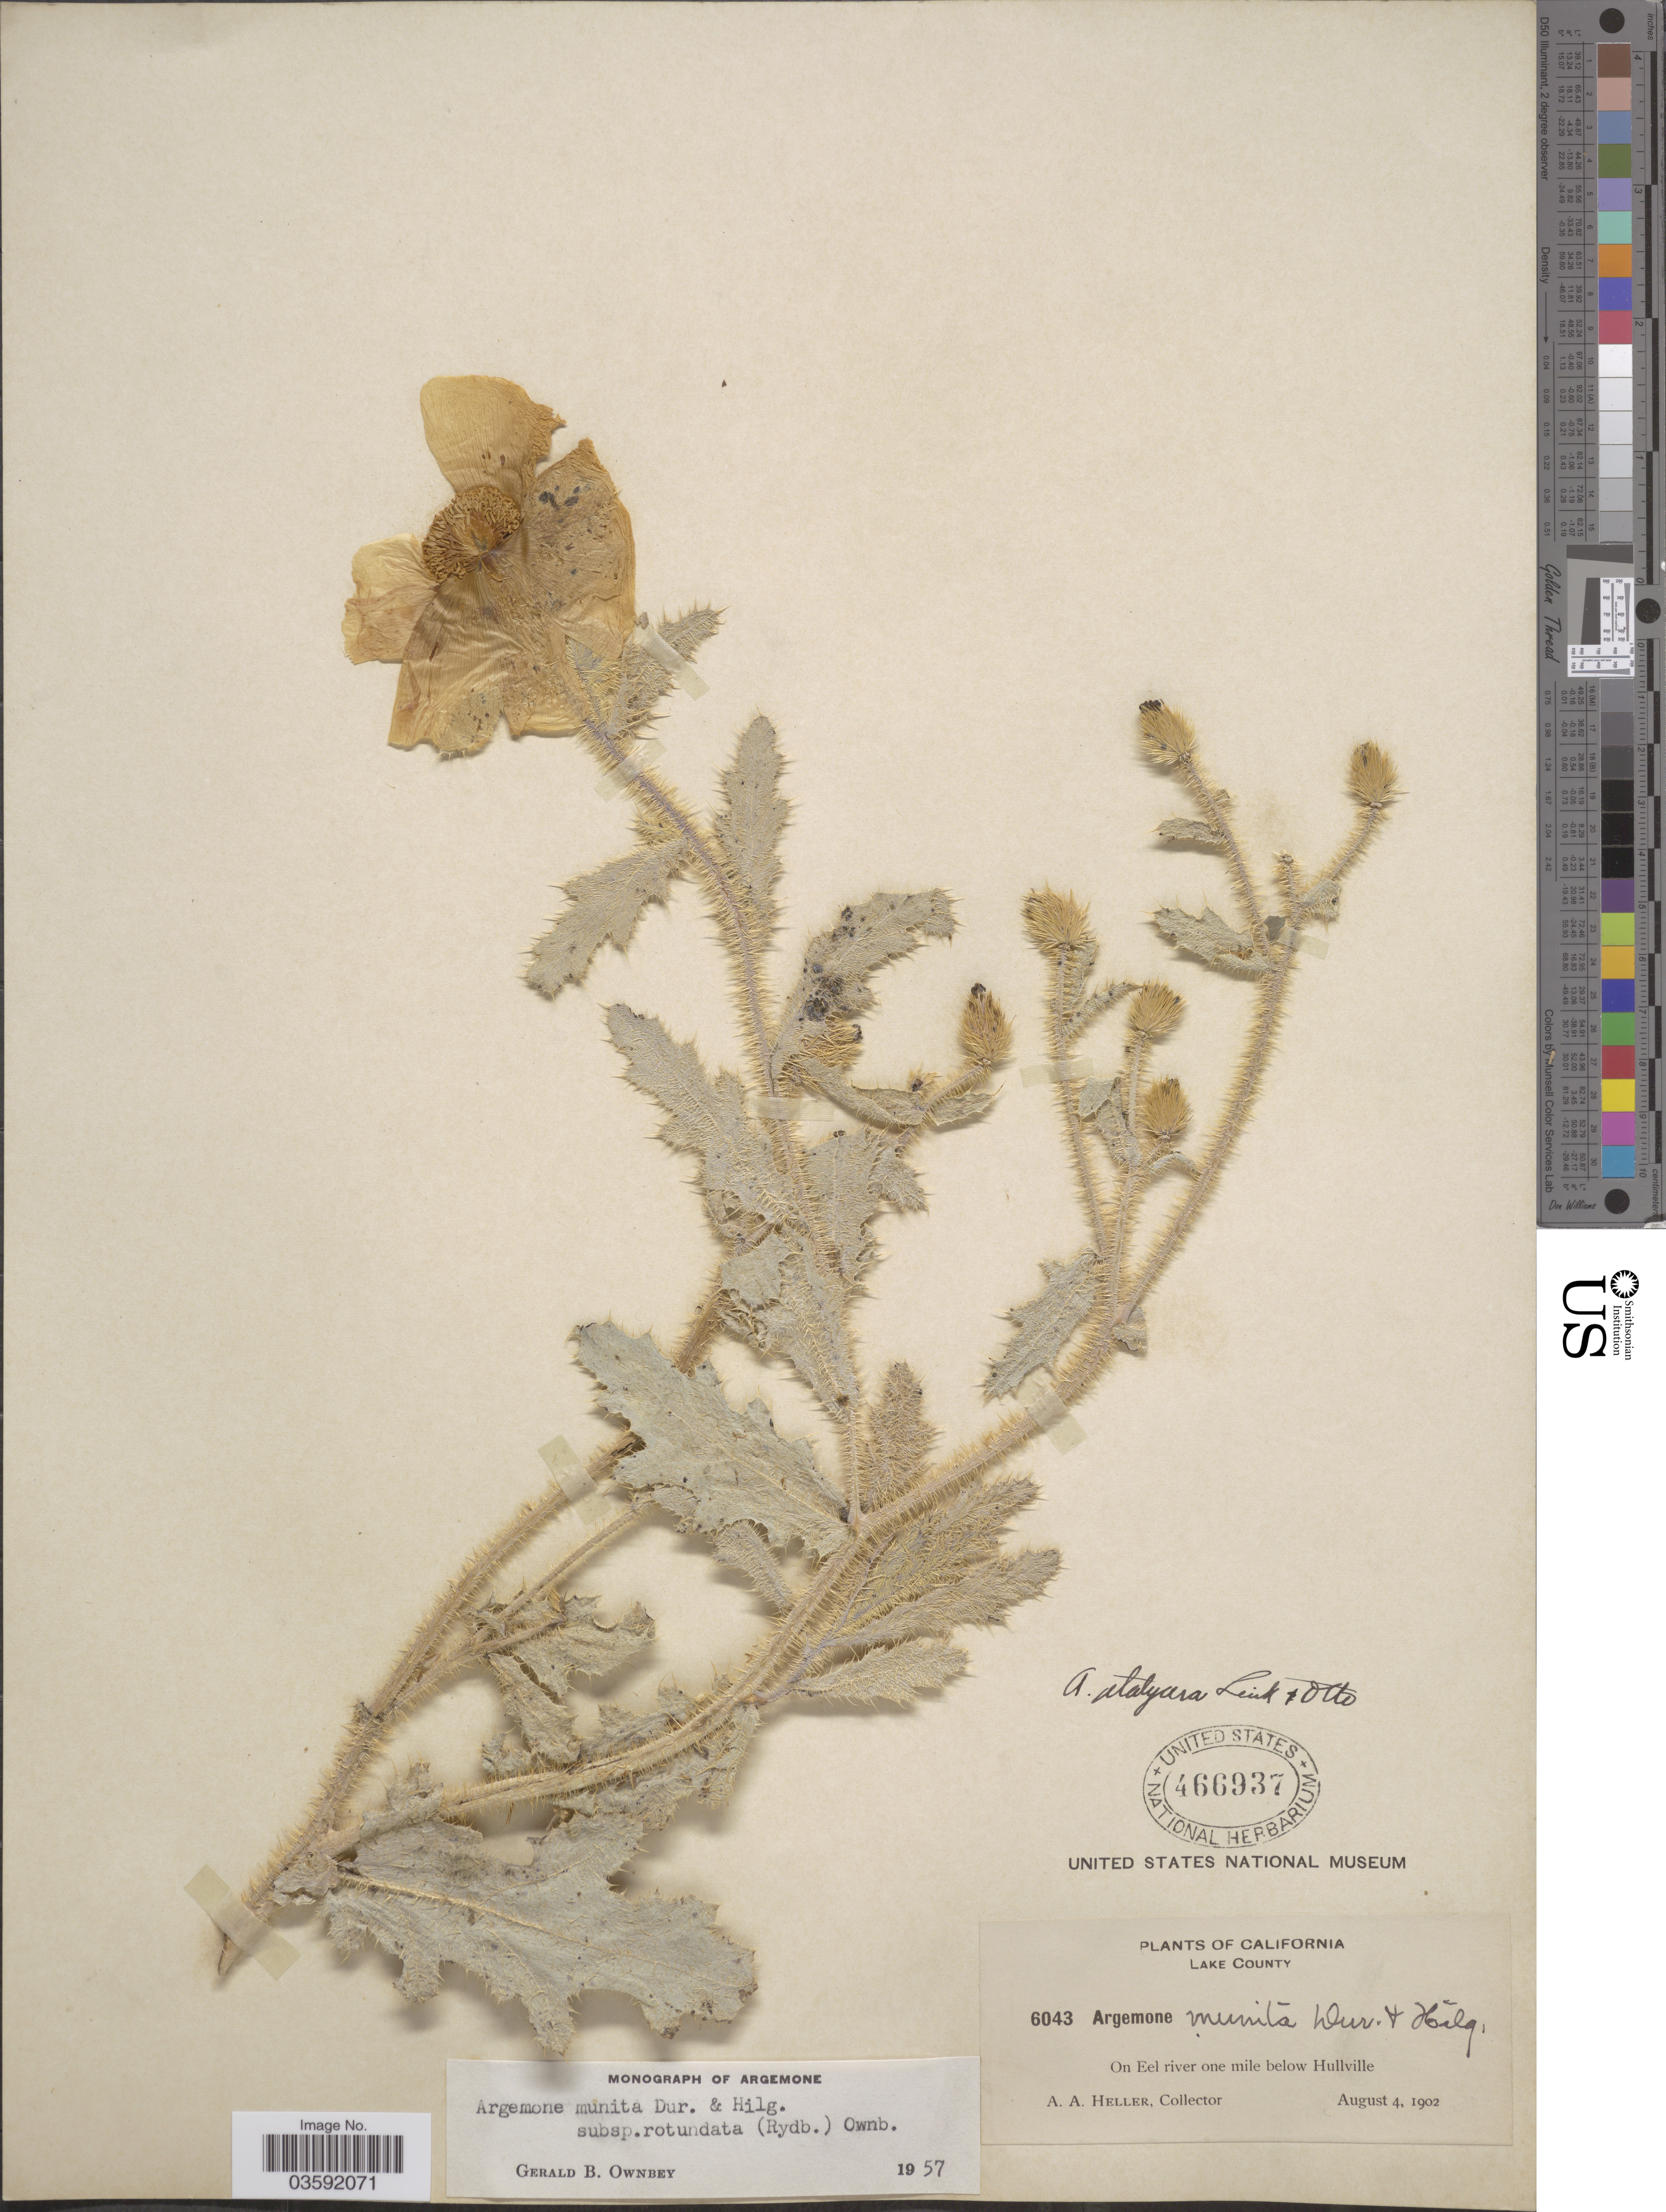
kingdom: Plantae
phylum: Tracheophyta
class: Magnoliopsida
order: Ranunculales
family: Papaveraceae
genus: Argemone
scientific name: Argemone munita subsp. rotundata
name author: (Rydb.) G.B. Ownbey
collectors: A. A. Heller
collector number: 6043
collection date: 1902-08-04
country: United States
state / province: California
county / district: Lake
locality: Lake County. On Eel river one mile below Hullville.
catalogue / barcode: US 466937